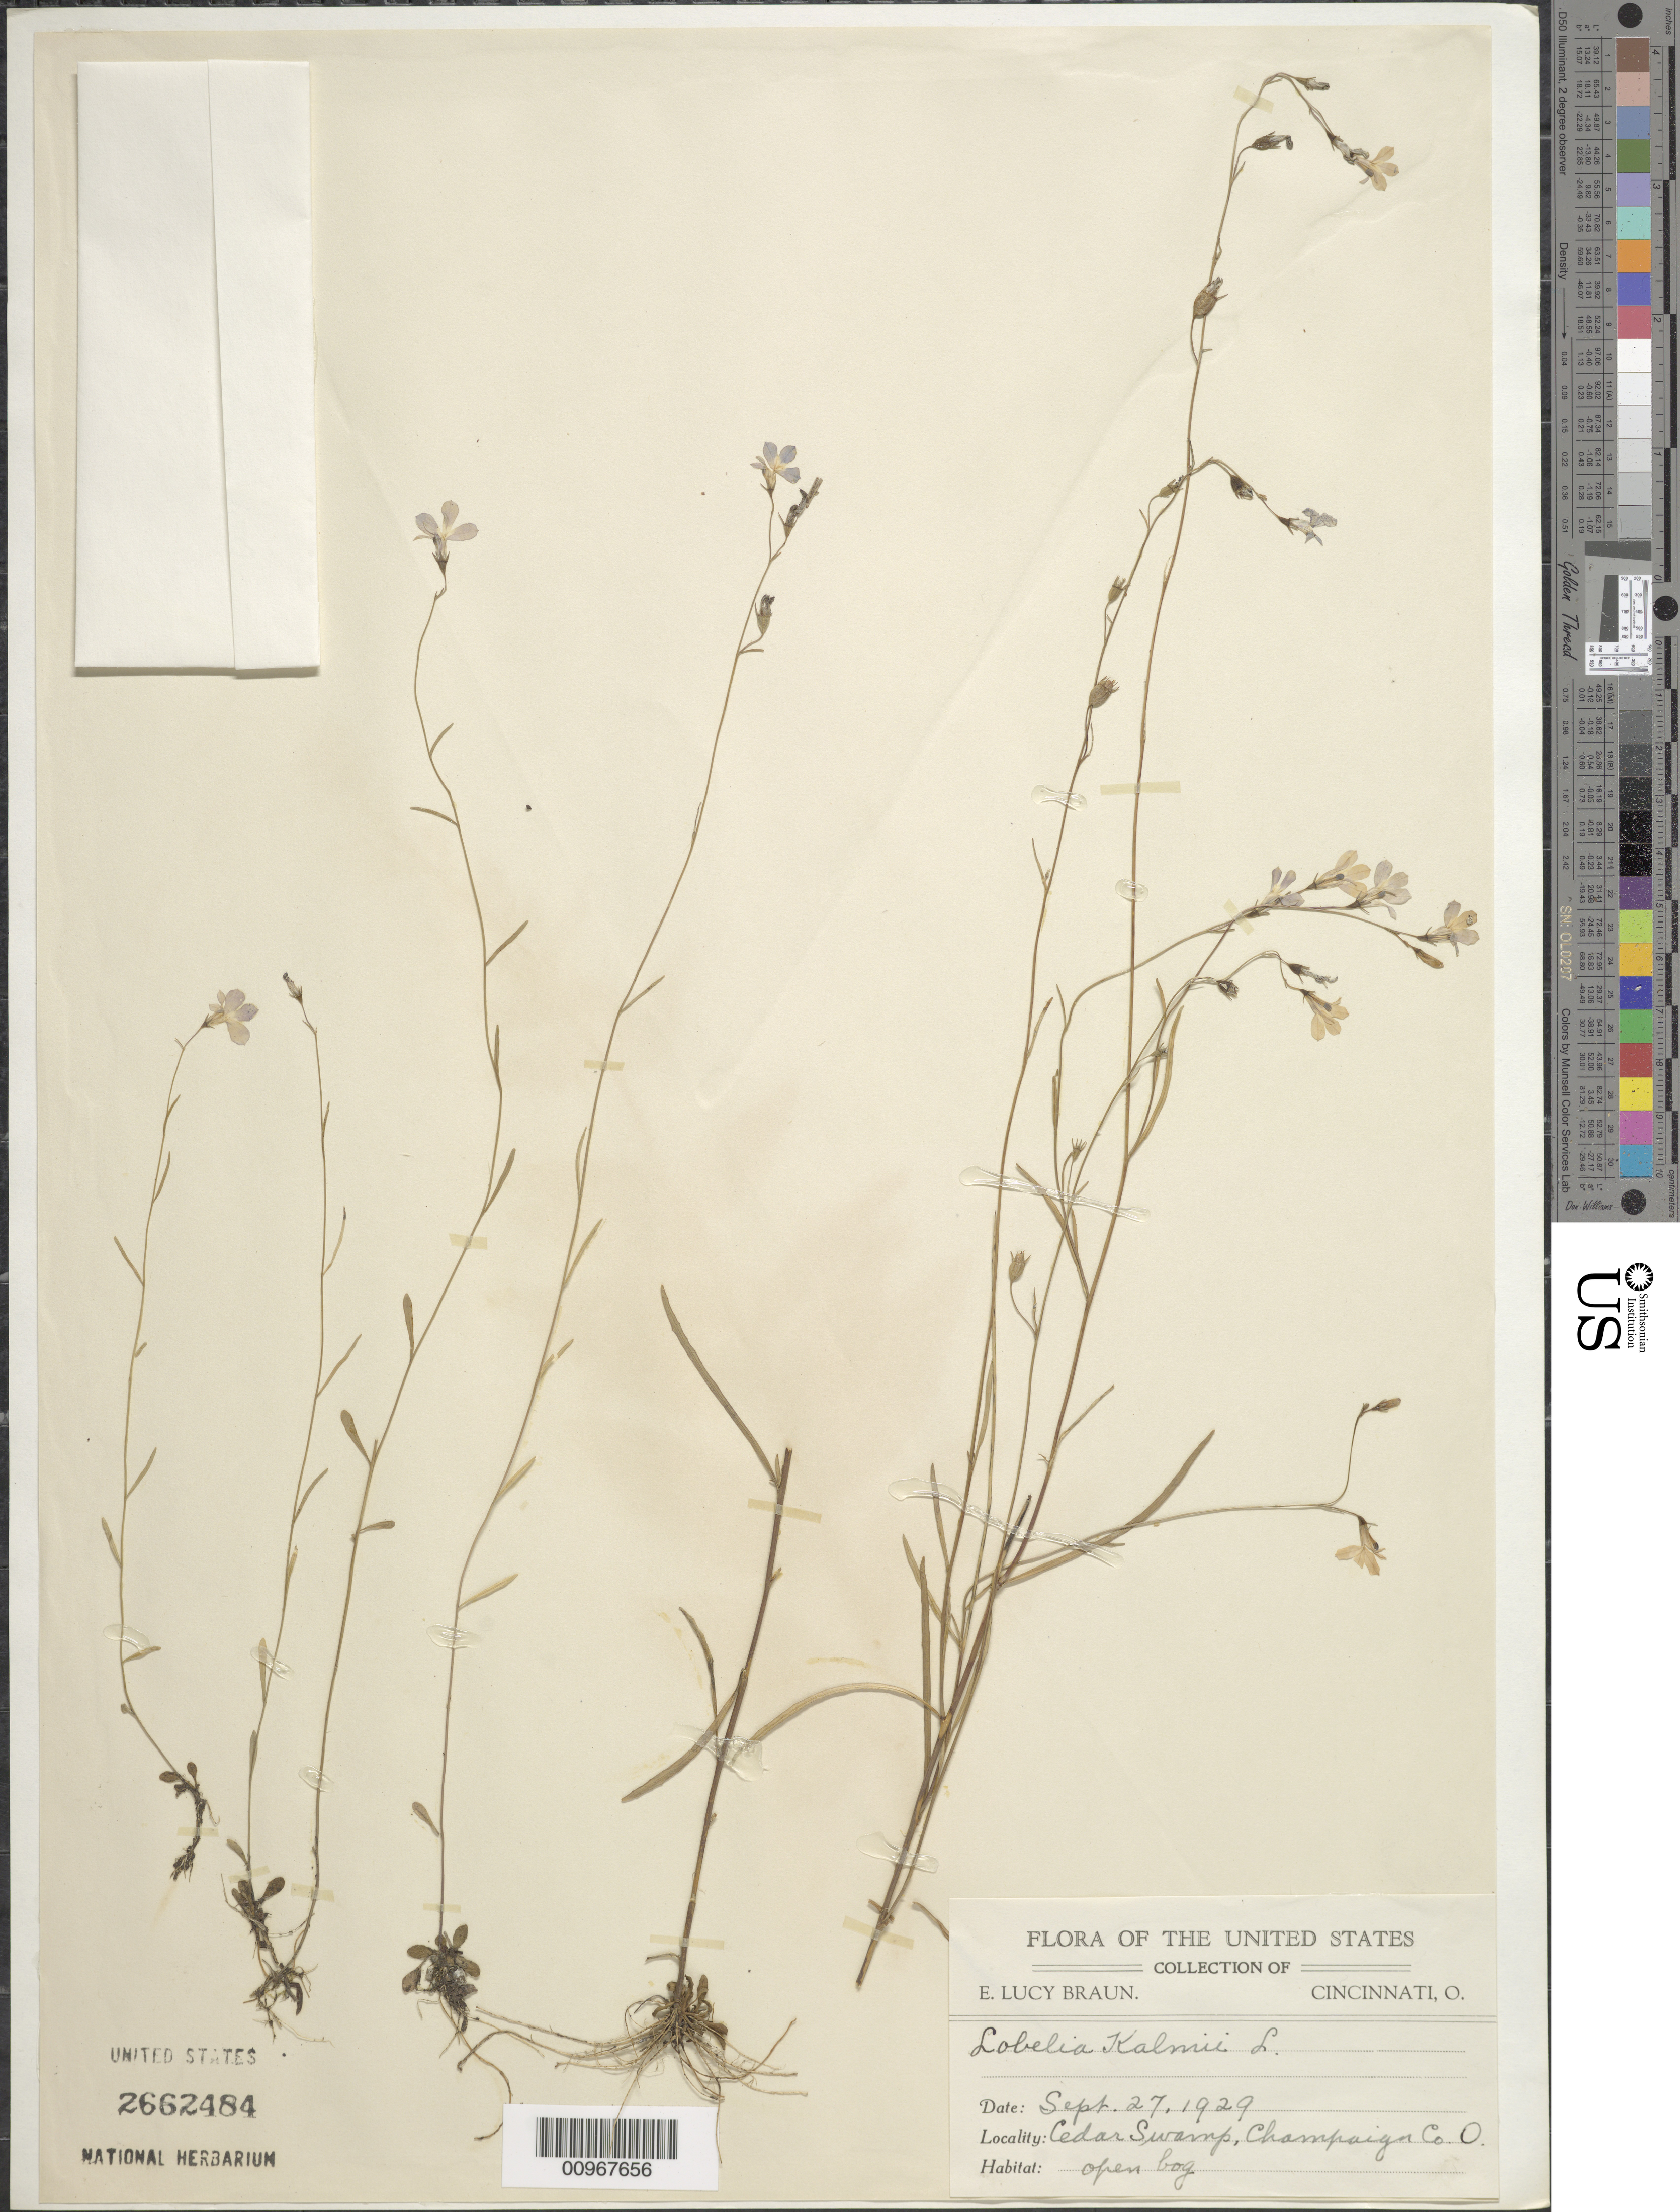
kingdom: Plantae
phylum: Tracheophyta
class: Magnoliopsida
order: Asterales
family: Campanulaceae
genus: Lobelia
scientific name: Lobelia kalmii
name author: L.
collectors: E. L. Braun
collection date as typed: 27 Sep 1929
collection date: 1929-09-27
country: United States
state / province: Ohio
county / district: Champaign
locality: Cedar swamp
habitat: open bog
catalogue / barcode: US 2662484